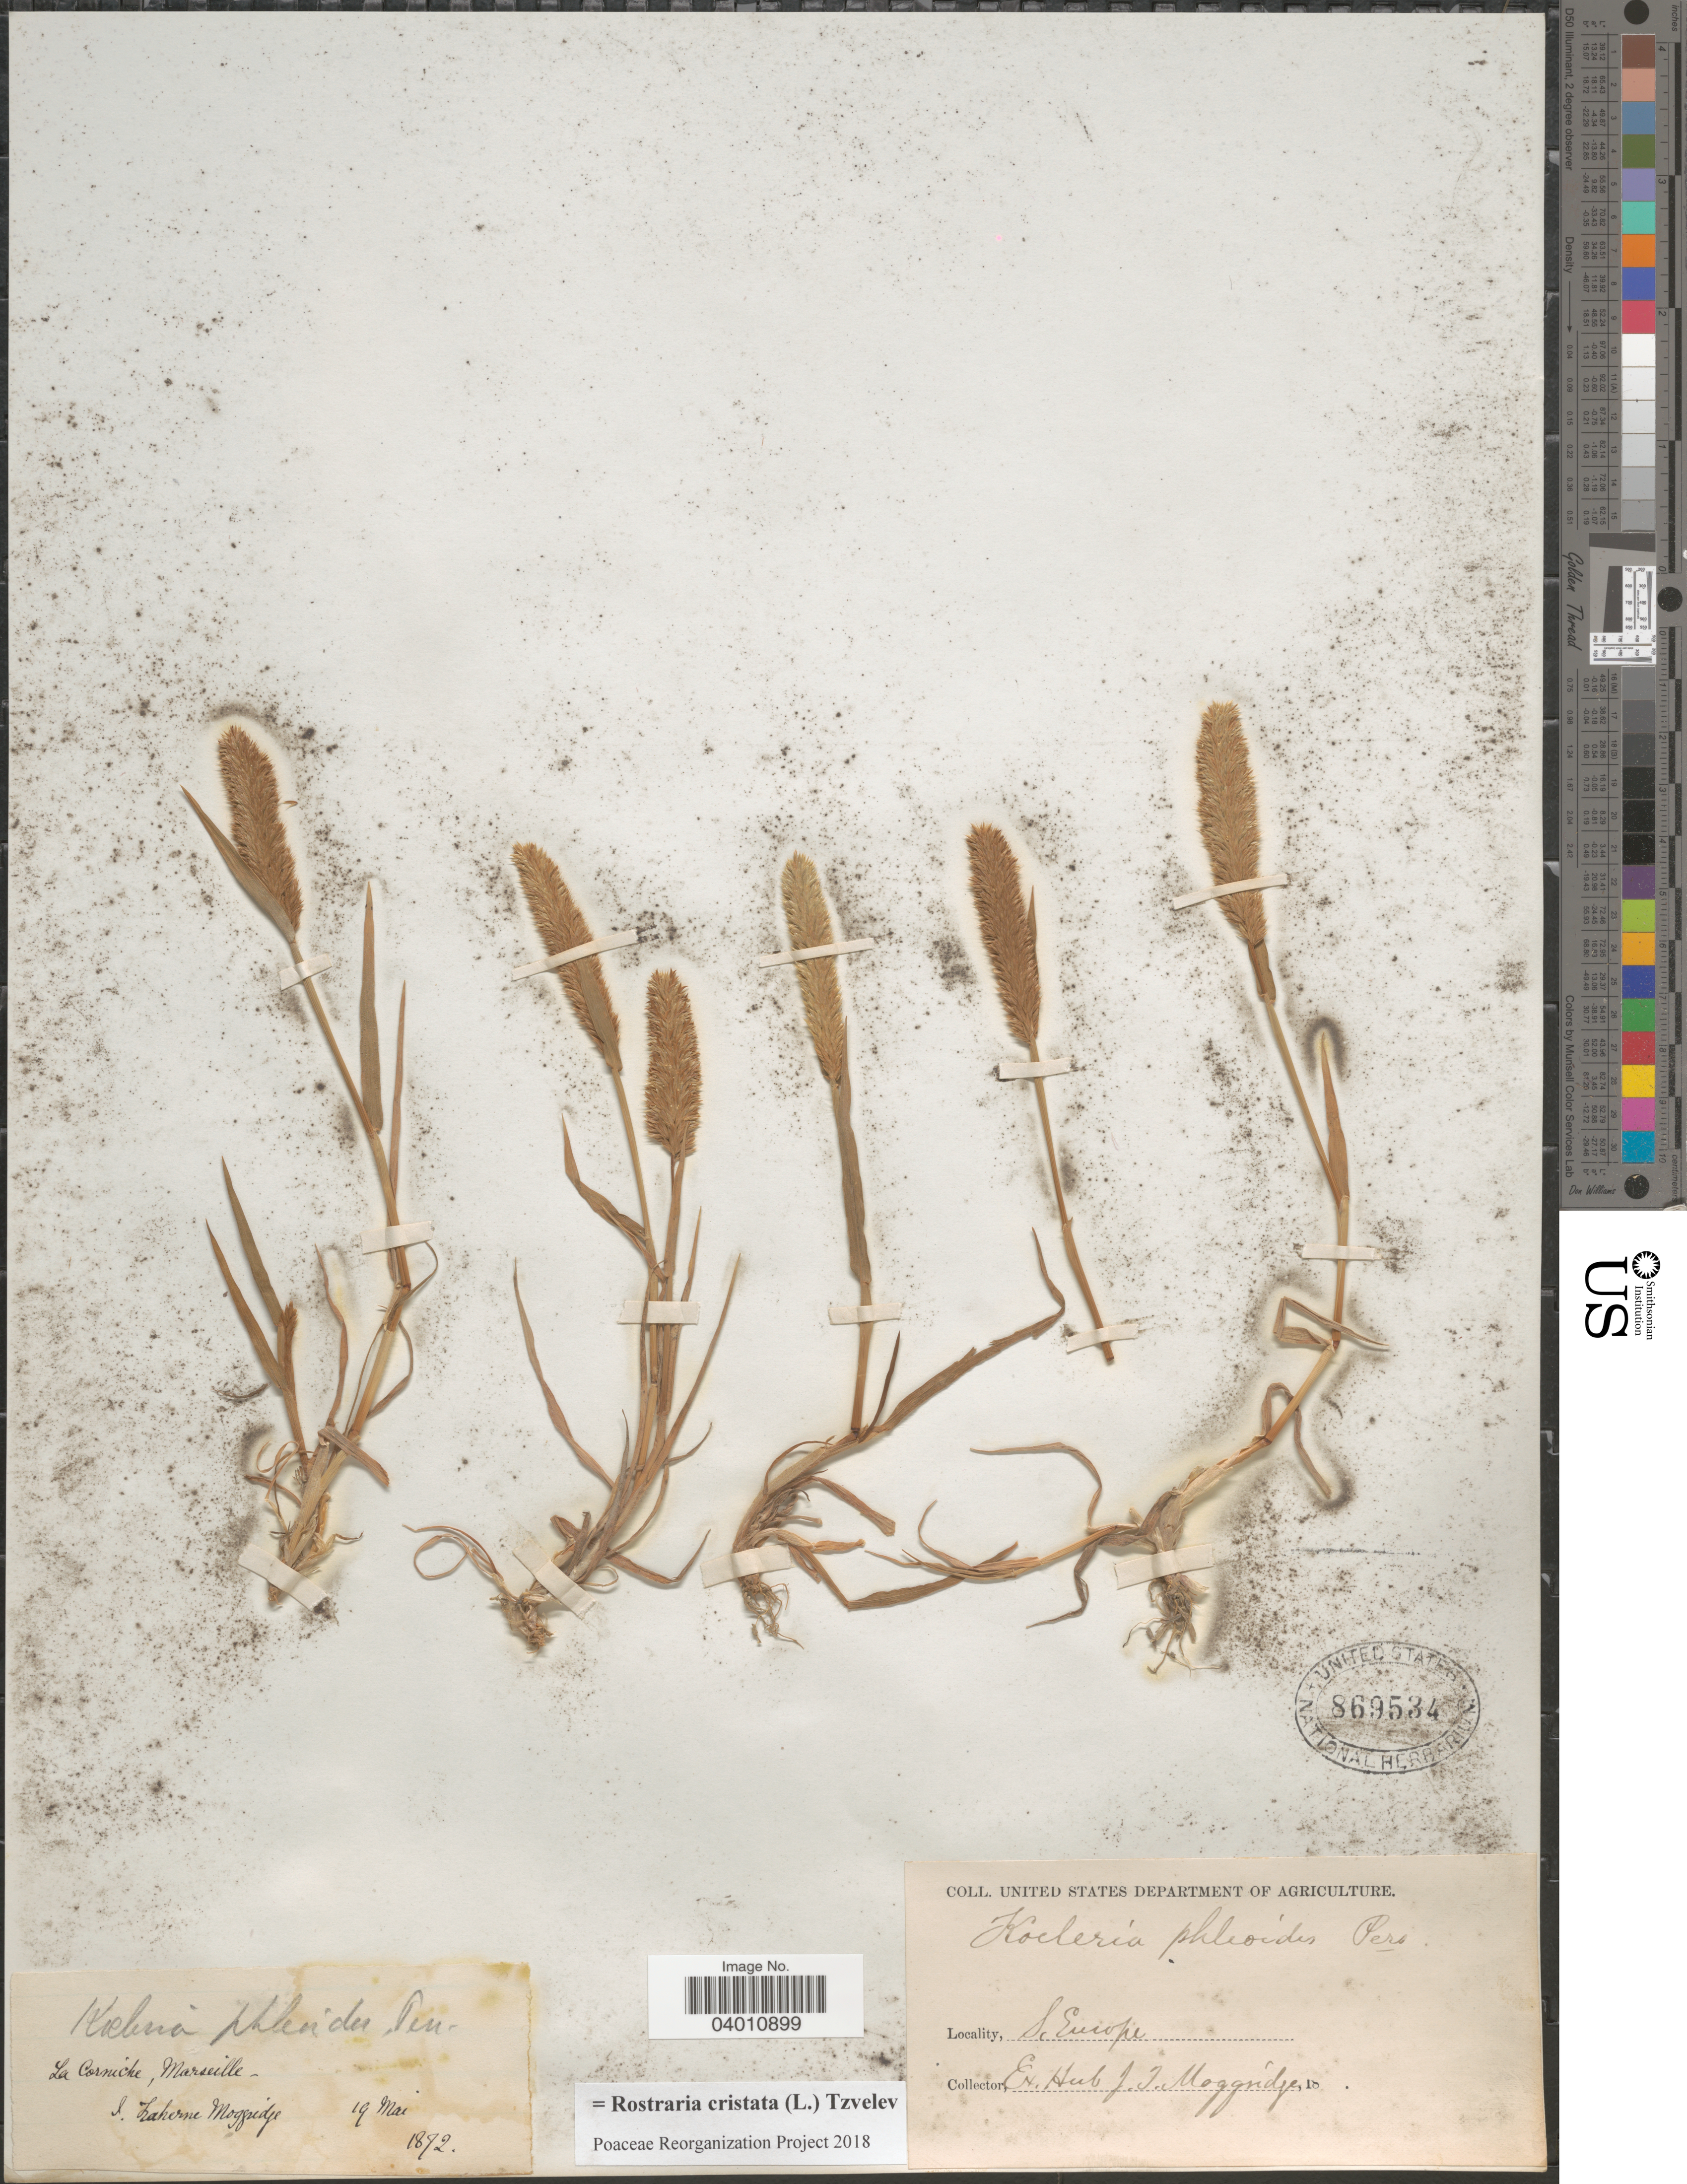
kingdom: Plantae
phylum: Tracheophyta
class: Liliopsida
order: Poales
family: Poaceae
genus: Rostraria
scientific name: Rostraria cristata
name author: (L.) Tzvelev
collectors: J. T. Moggridge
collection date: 1872-05-19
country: France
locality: S. Europe. La Corniche, Marseille.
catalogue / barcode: US 869534